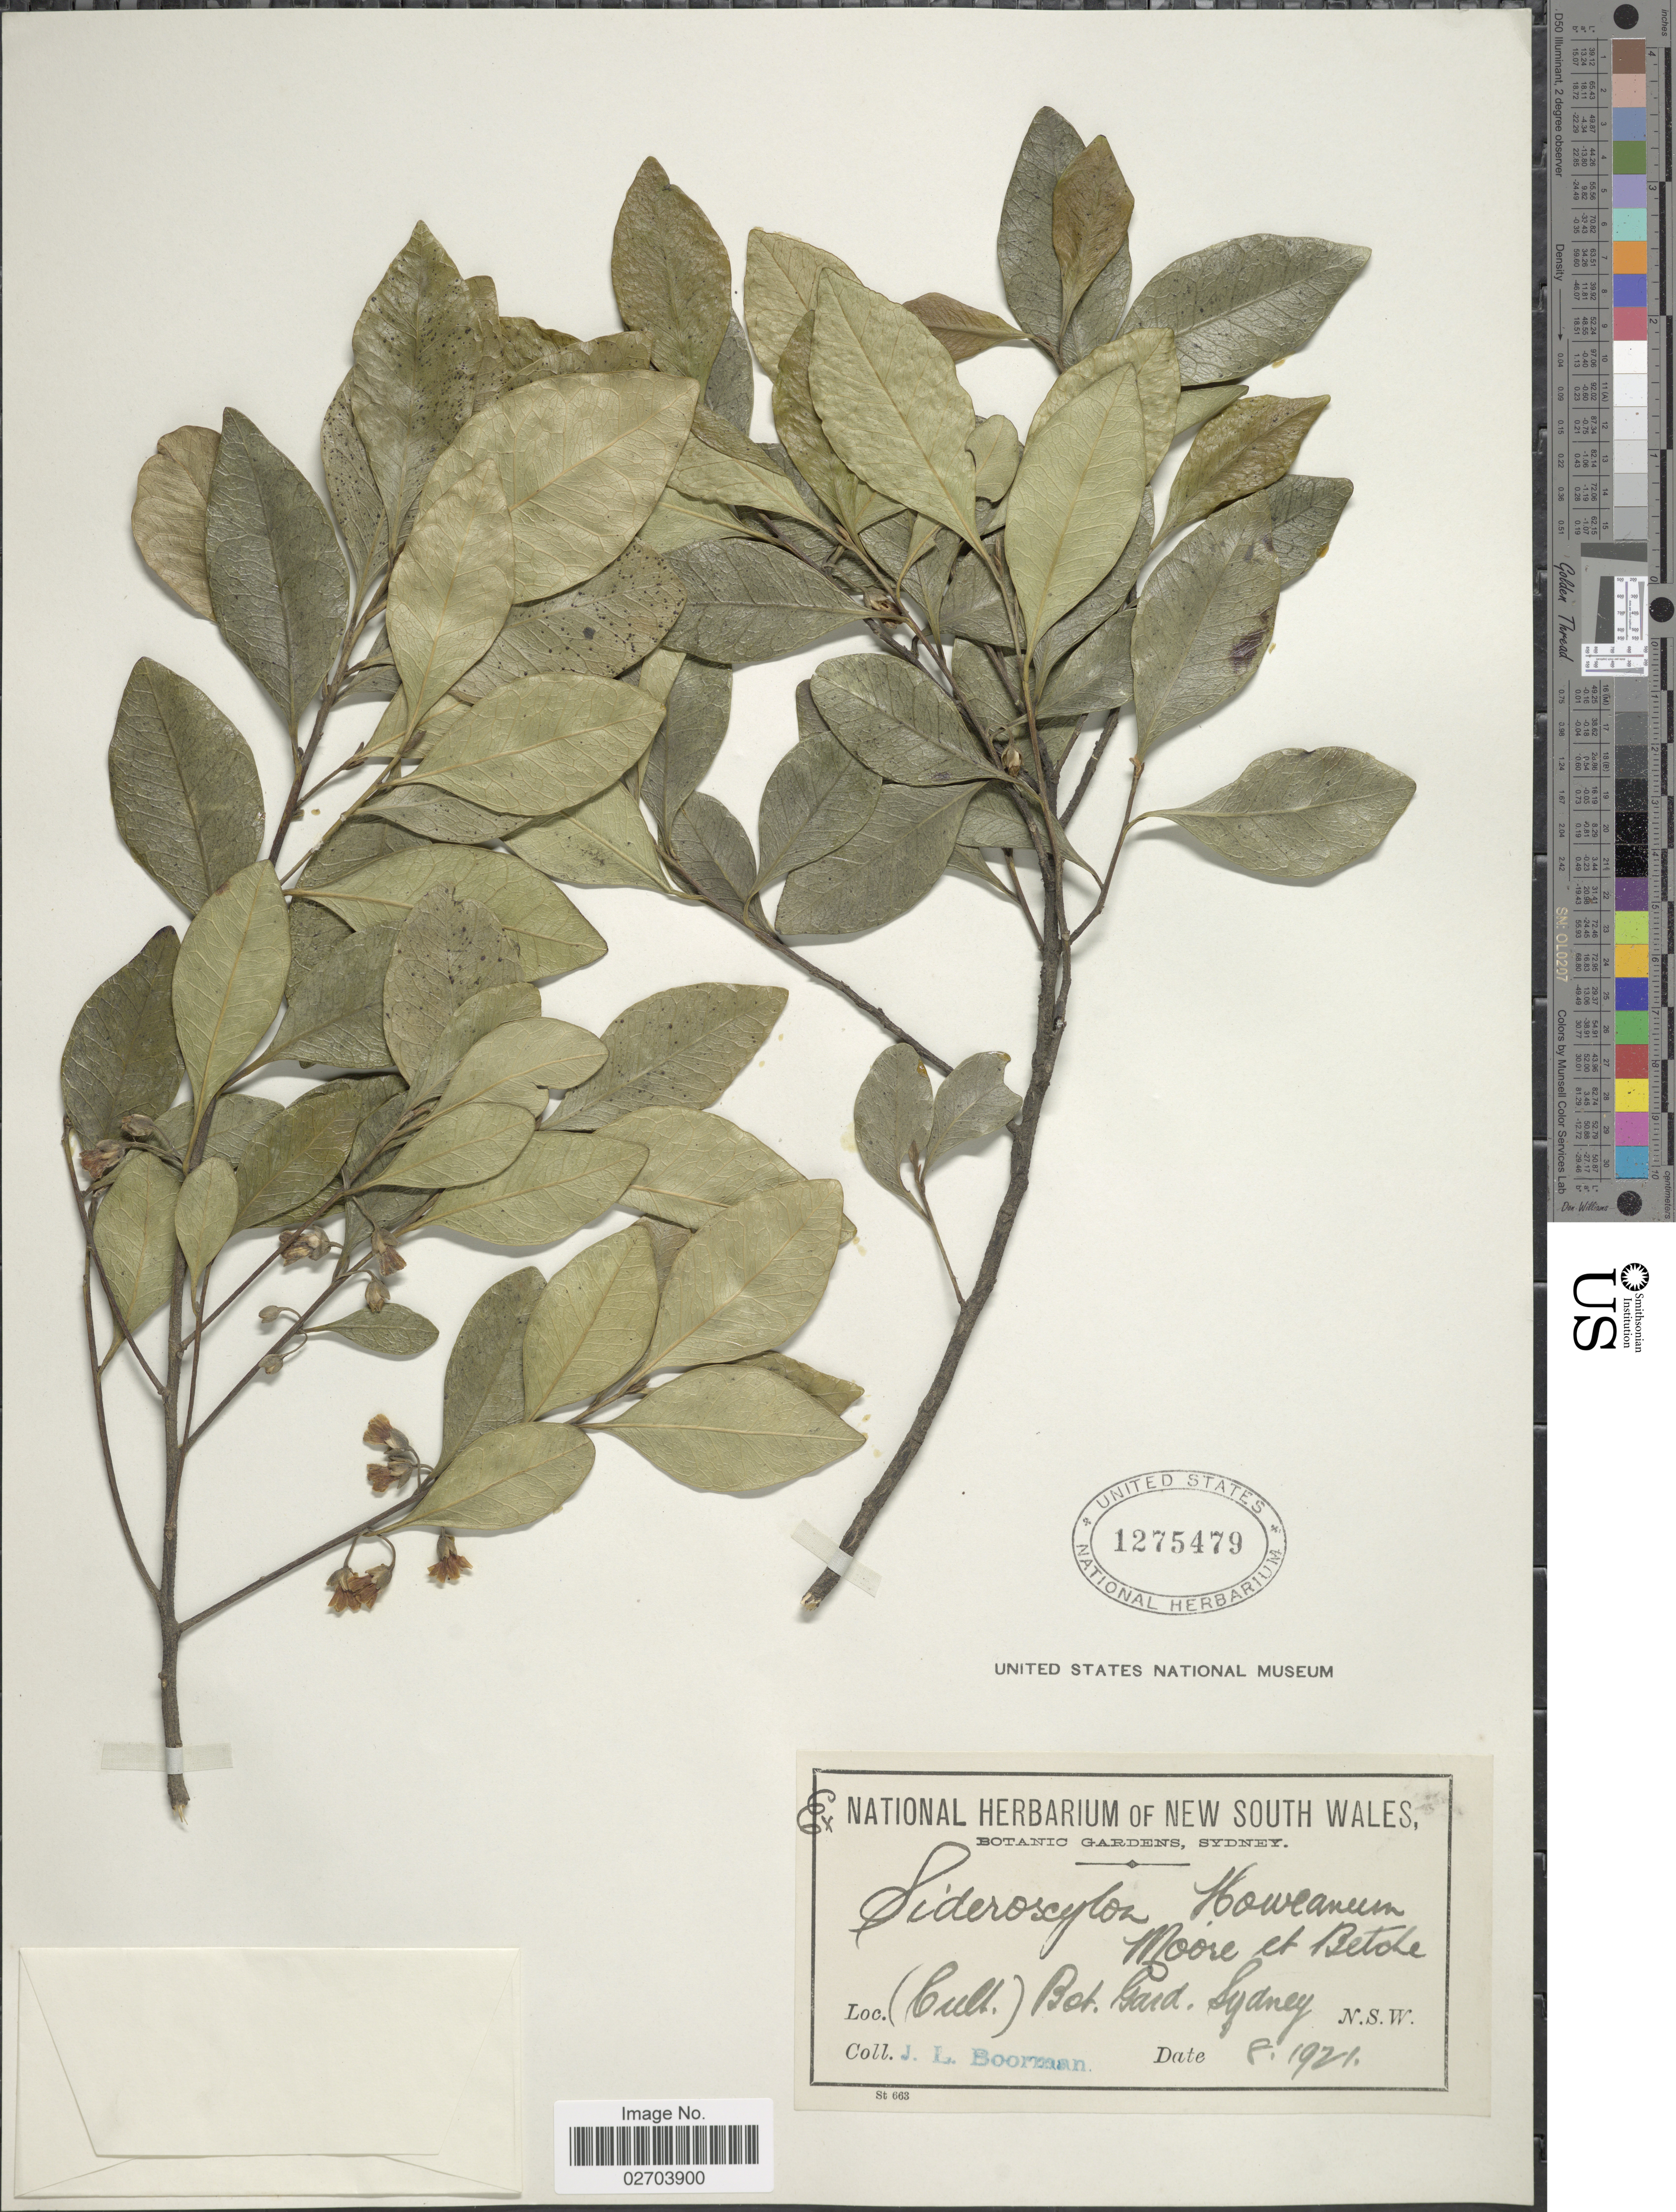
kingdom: Plantae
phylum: Tracheophyta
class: Magnoliopsida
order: Ericales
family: Sapotaceae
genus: Sideroxylon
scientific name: Sideroxylon howeanum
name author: (F. Muell.) F. Muell.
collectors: J. Boorman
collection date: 1921-08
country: Australia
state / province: New South Wales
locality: (Cult.) Bot. Gard. Sydney. N.S.W.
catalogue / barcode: US 1275479